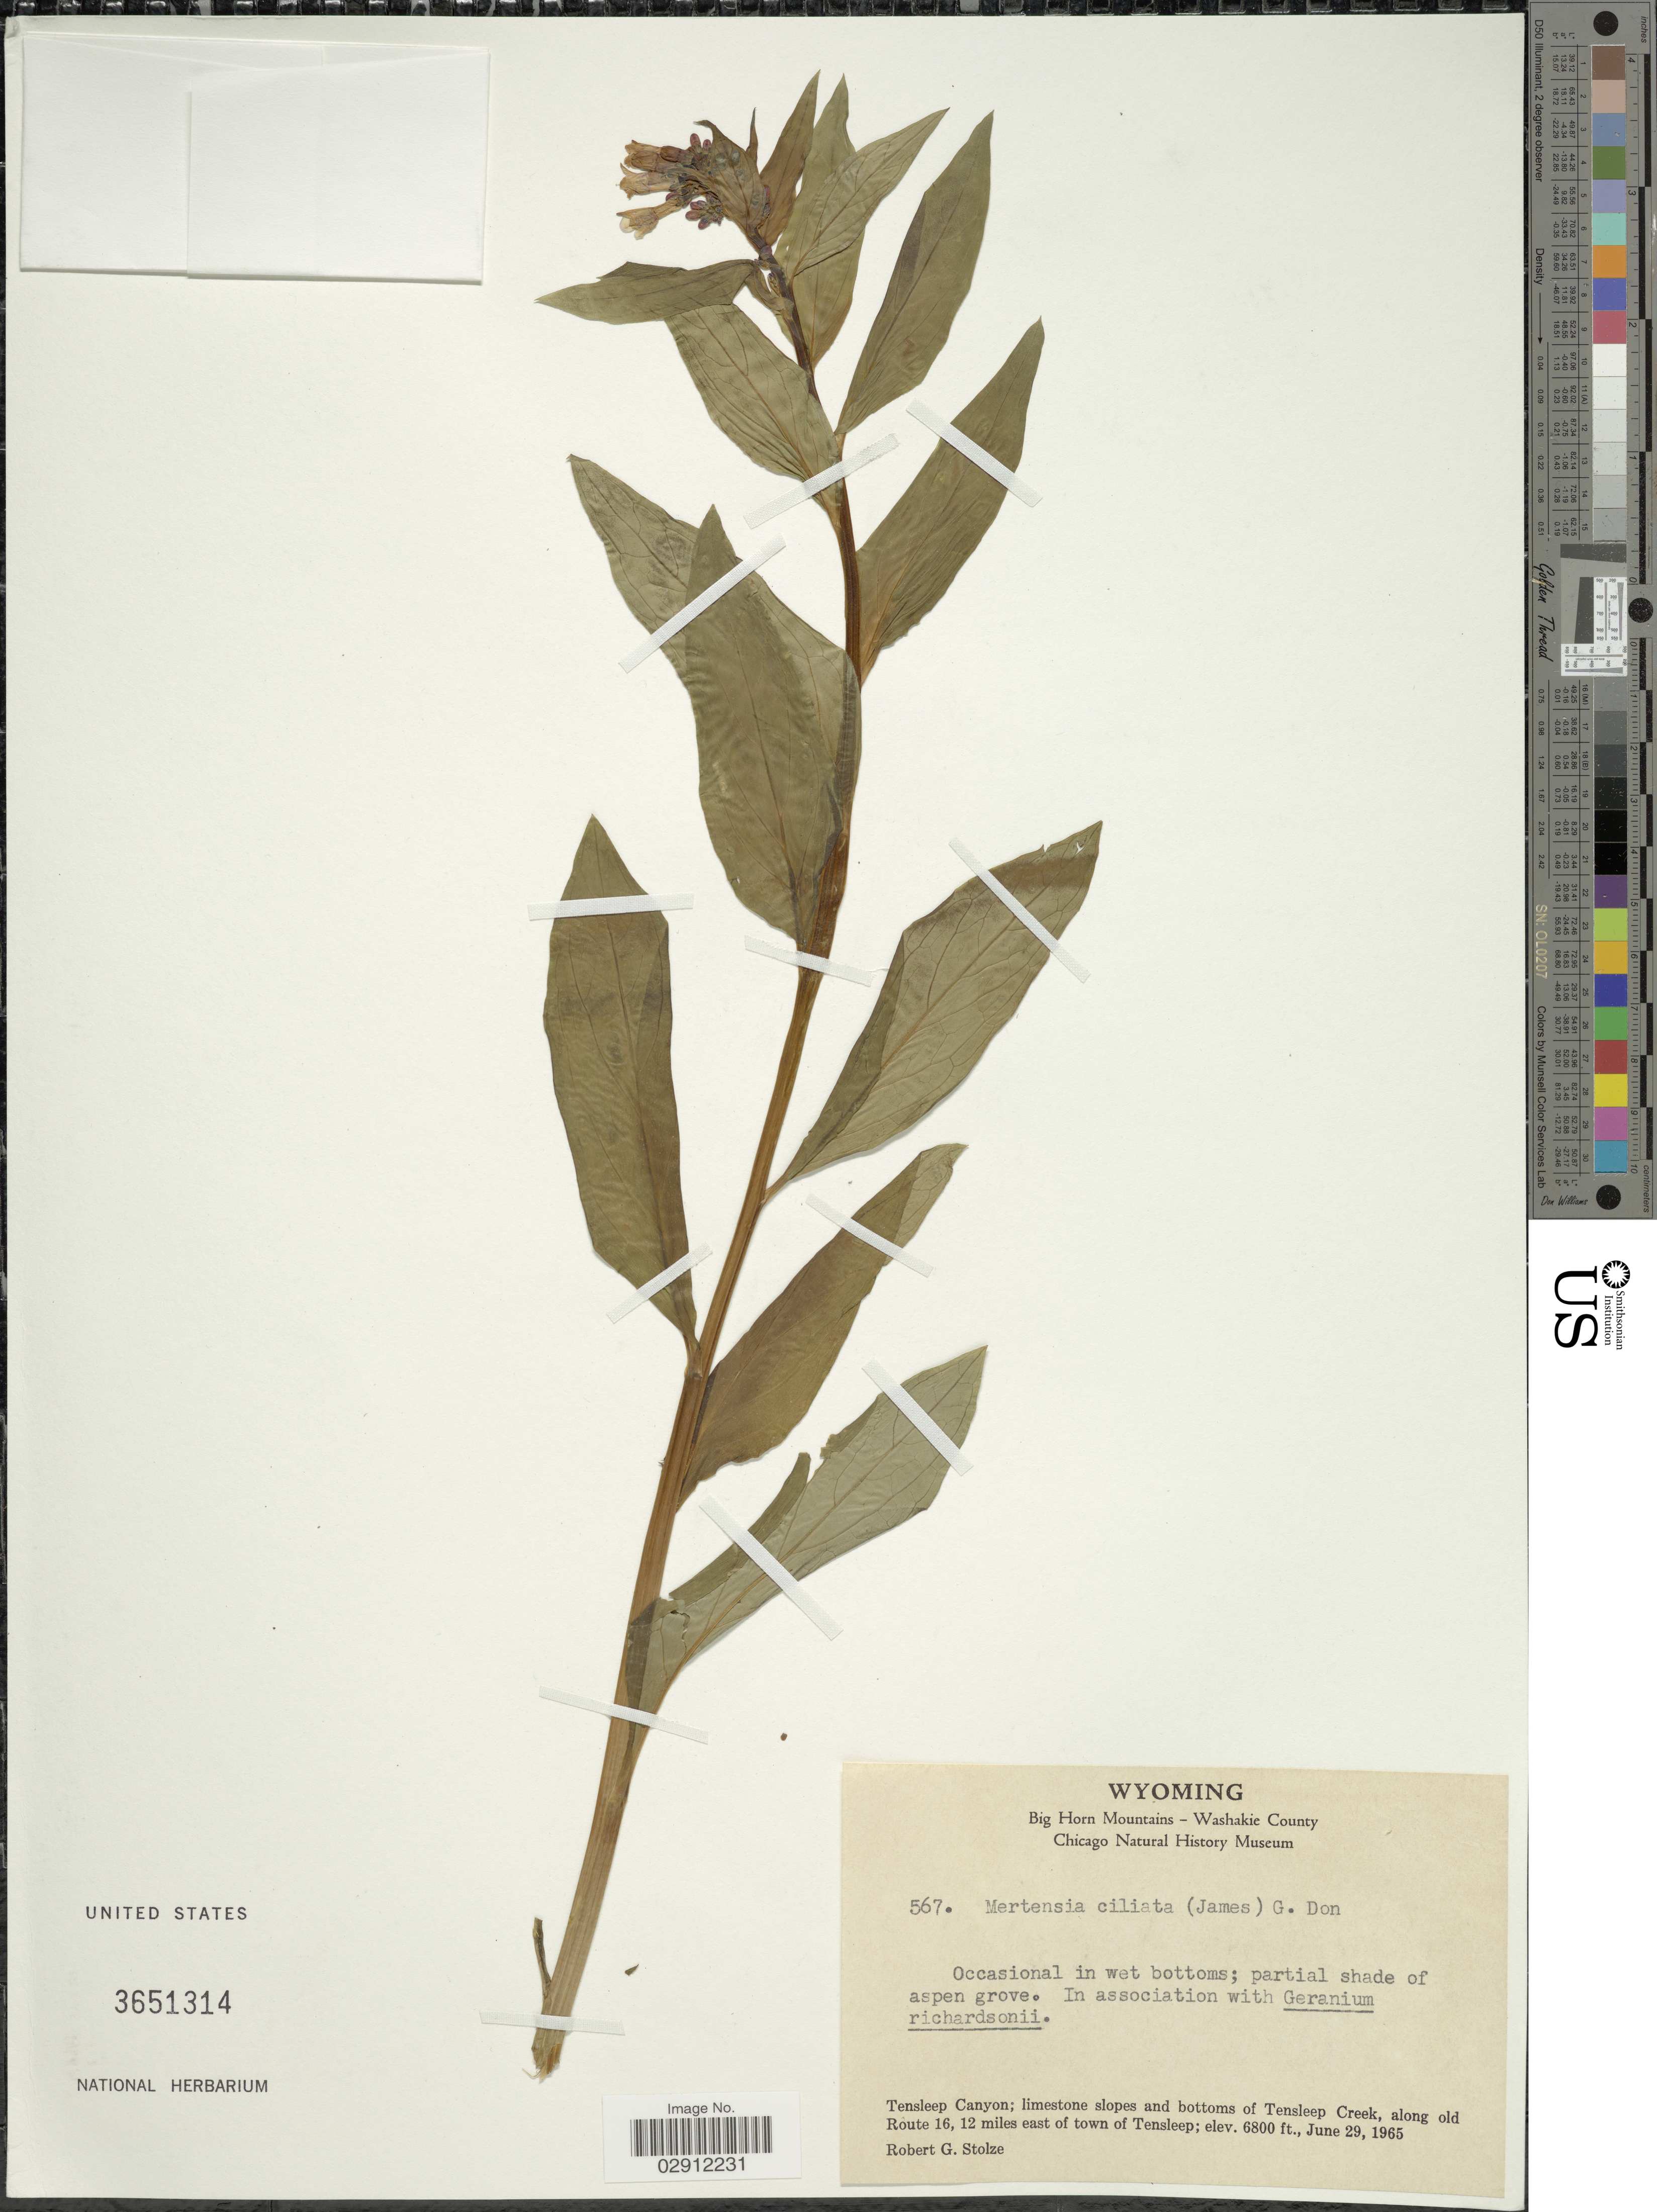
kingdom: Plantae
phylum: Tracheophyta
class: Magnoliopsida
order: Boraginales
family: Boraginaceae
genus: Mertensia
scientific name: Mertensia ciliata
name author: (James) G. Don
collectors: R. G. Stolze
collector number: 567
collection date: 1965-06-29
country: United States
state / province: Wyoming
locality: Tensleep Canyon; limestone slopes and bottoms of Tensleep Creek, along old Route 16, 12 miles east of town of Tensleep.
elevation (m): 2073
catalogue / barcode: US 3651314